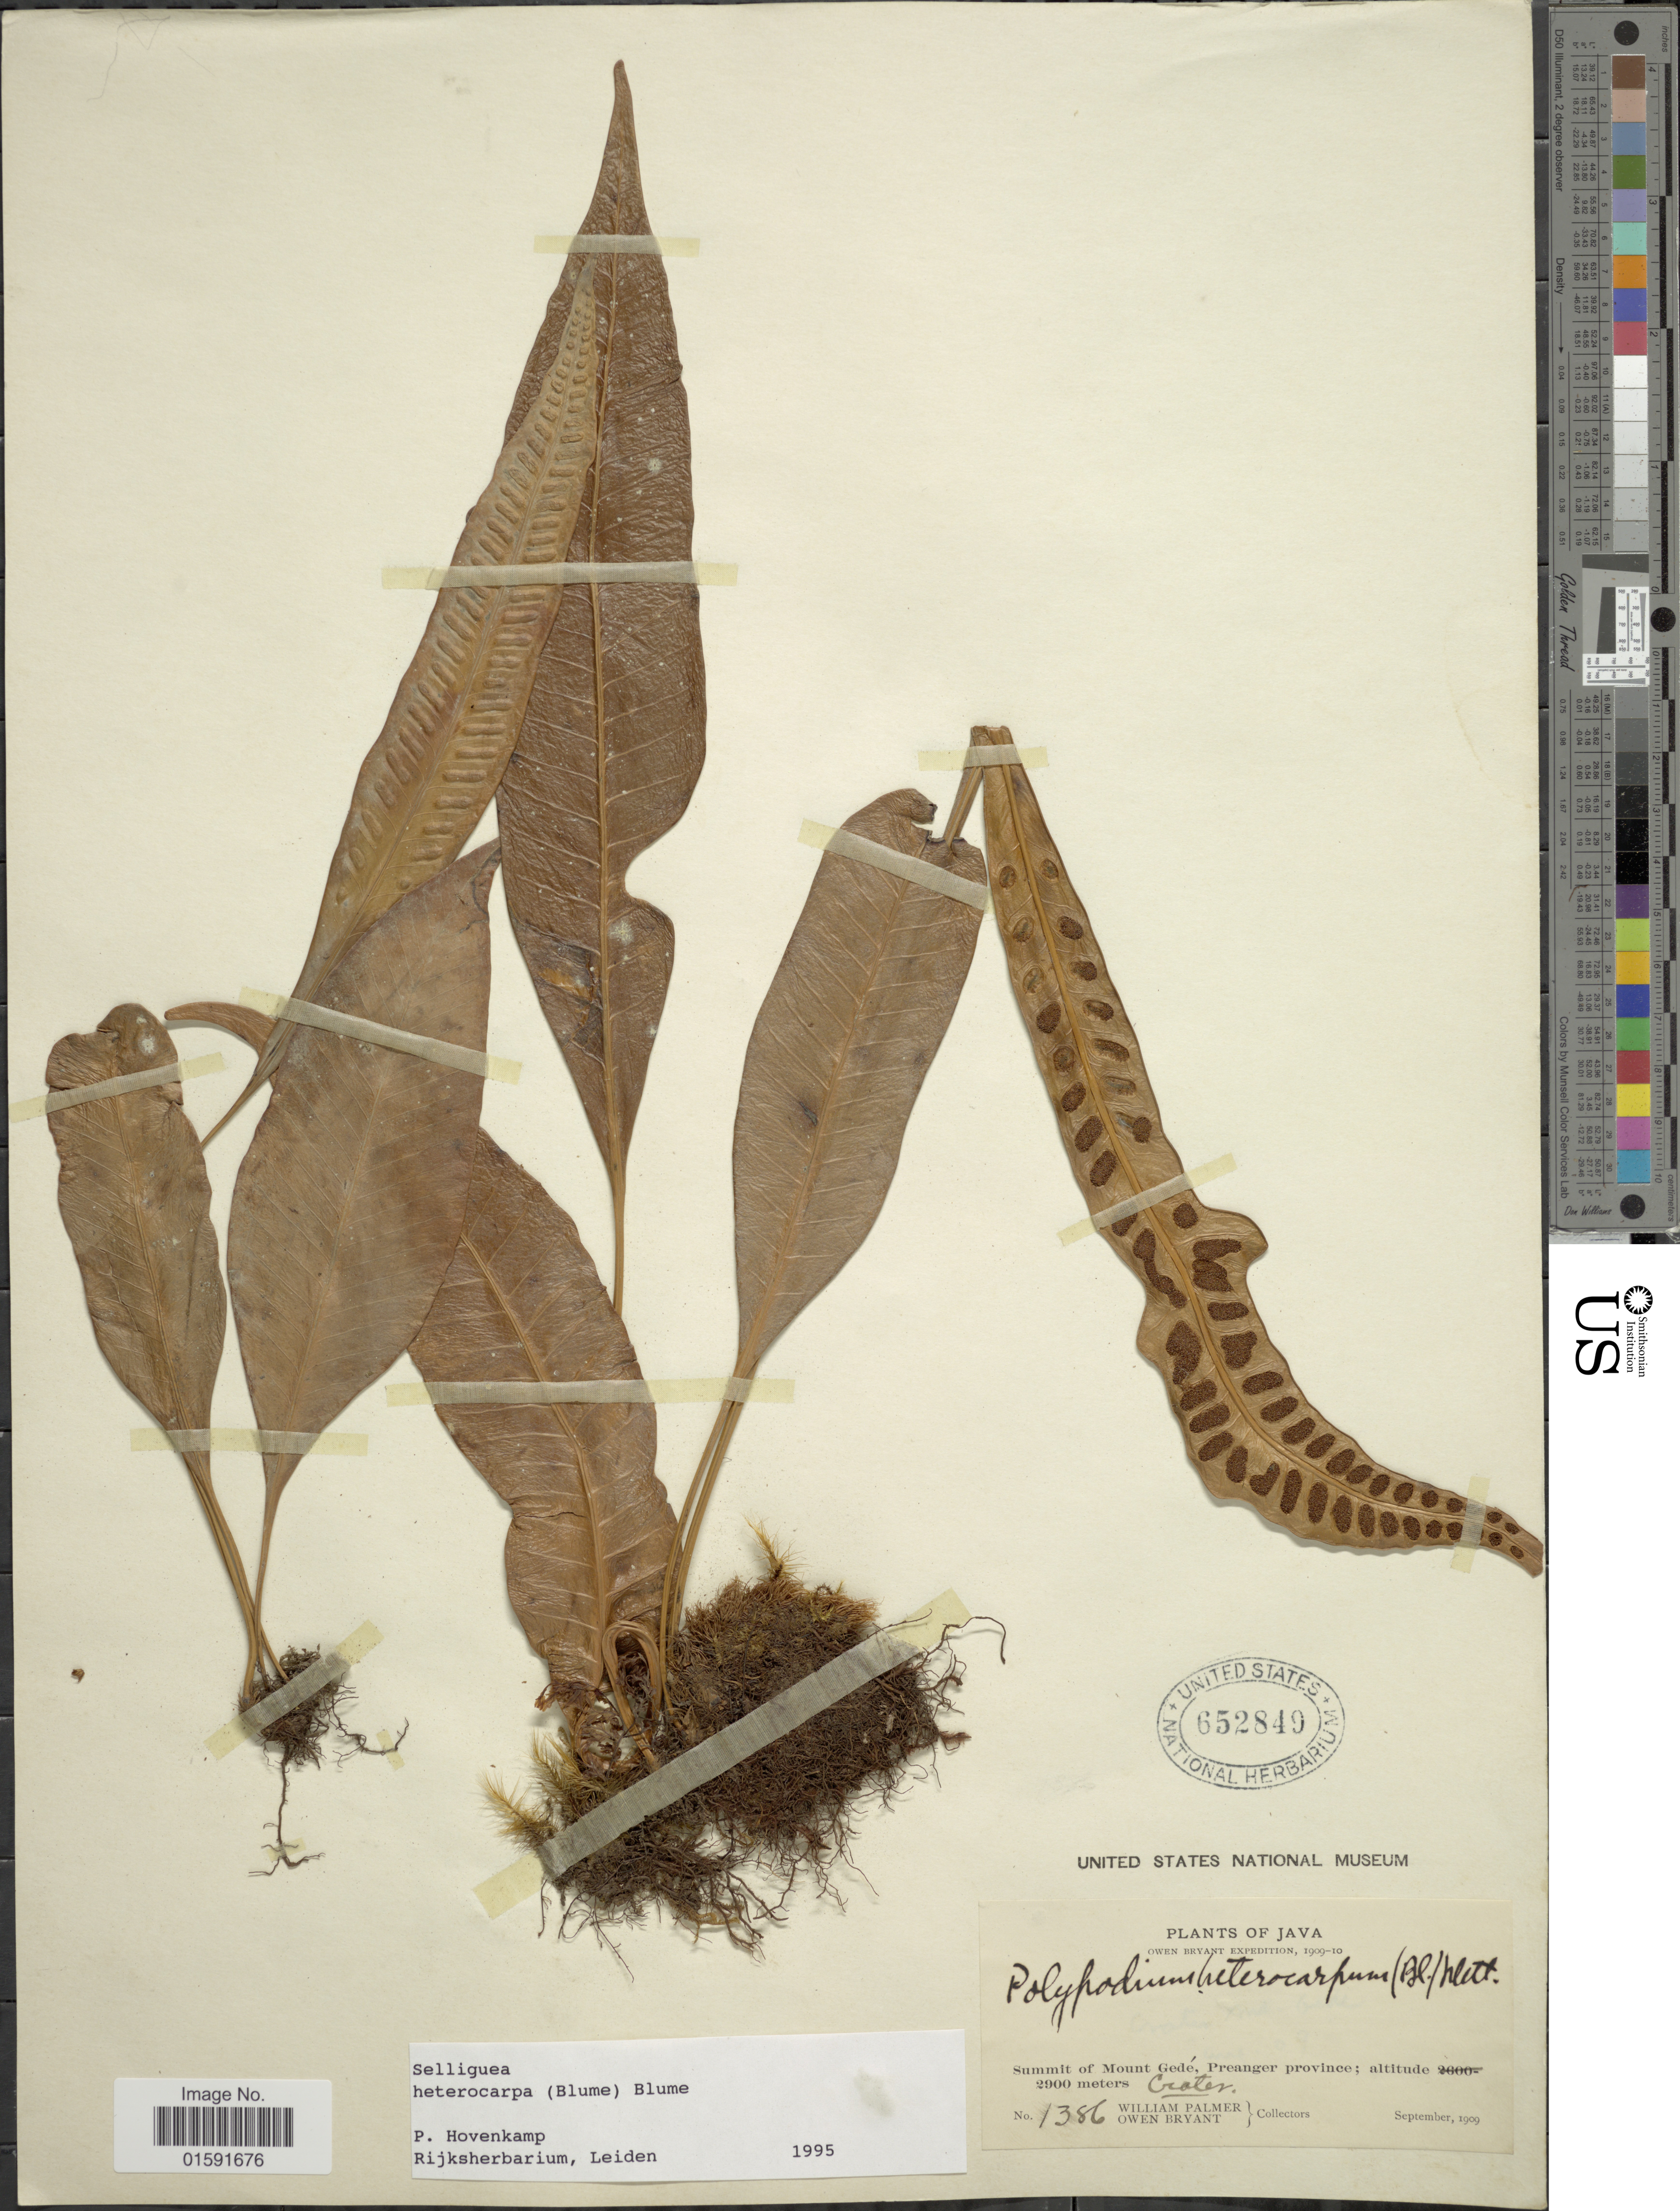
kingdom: Plantae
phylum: Tracheophyta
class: Polypodiopsida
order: Polypodiales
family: Polypodiaceae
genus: Selliguea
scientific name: Selliguea heterocarpa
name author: (Blume) Blume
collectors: W. Palmer & O. Bryant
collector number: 1386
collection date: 1909-09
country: Indonesia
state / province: Java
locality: Summit of Mount Gedé, Preanger Province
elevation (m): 2900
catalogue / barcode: US 652849